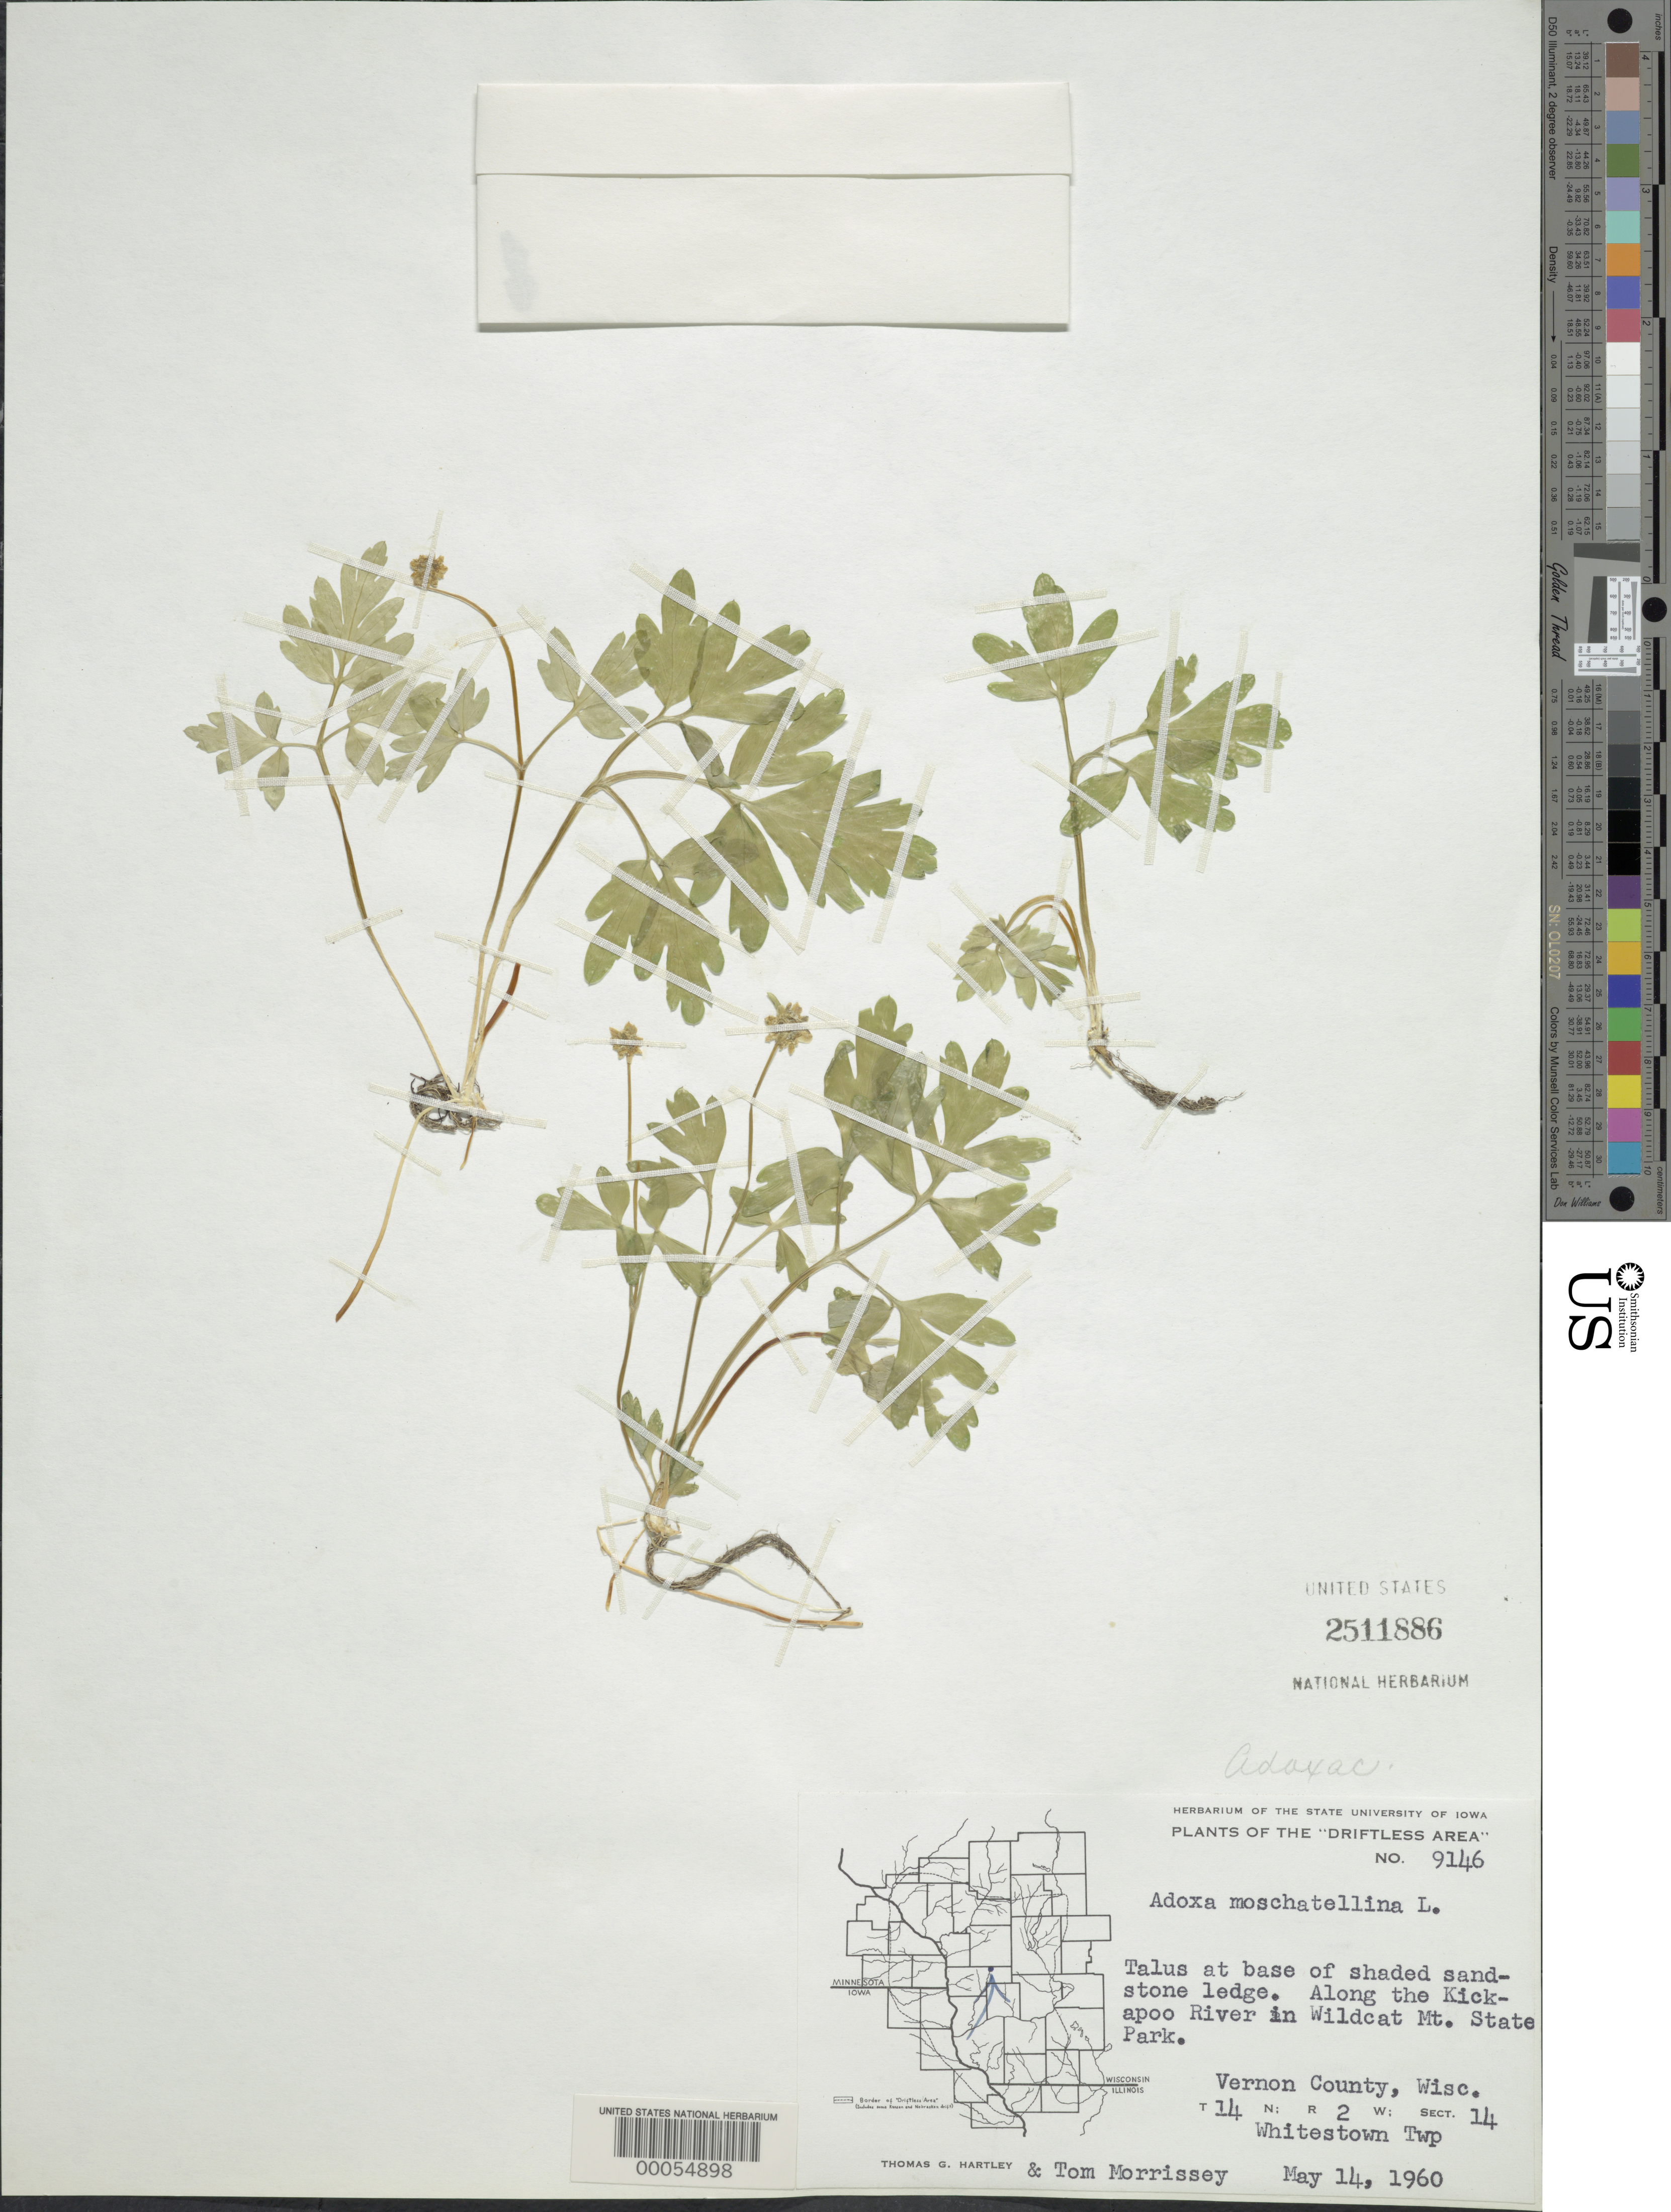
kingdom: Plantae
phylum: Tracheophyta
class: Magnoliopsida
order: Dipsacales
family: Viburnaceae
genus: Adoxa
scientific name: Adoxa moschatellina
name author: L.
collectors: T. G. Hartley & T. Morrissey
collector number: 9146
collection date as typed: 14 May 1960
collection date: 1960-05-14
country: United States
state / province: Wisconsin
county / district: Vernon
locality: Along the kickapoo river in wildcat mtn state park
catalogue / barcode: US 2511886